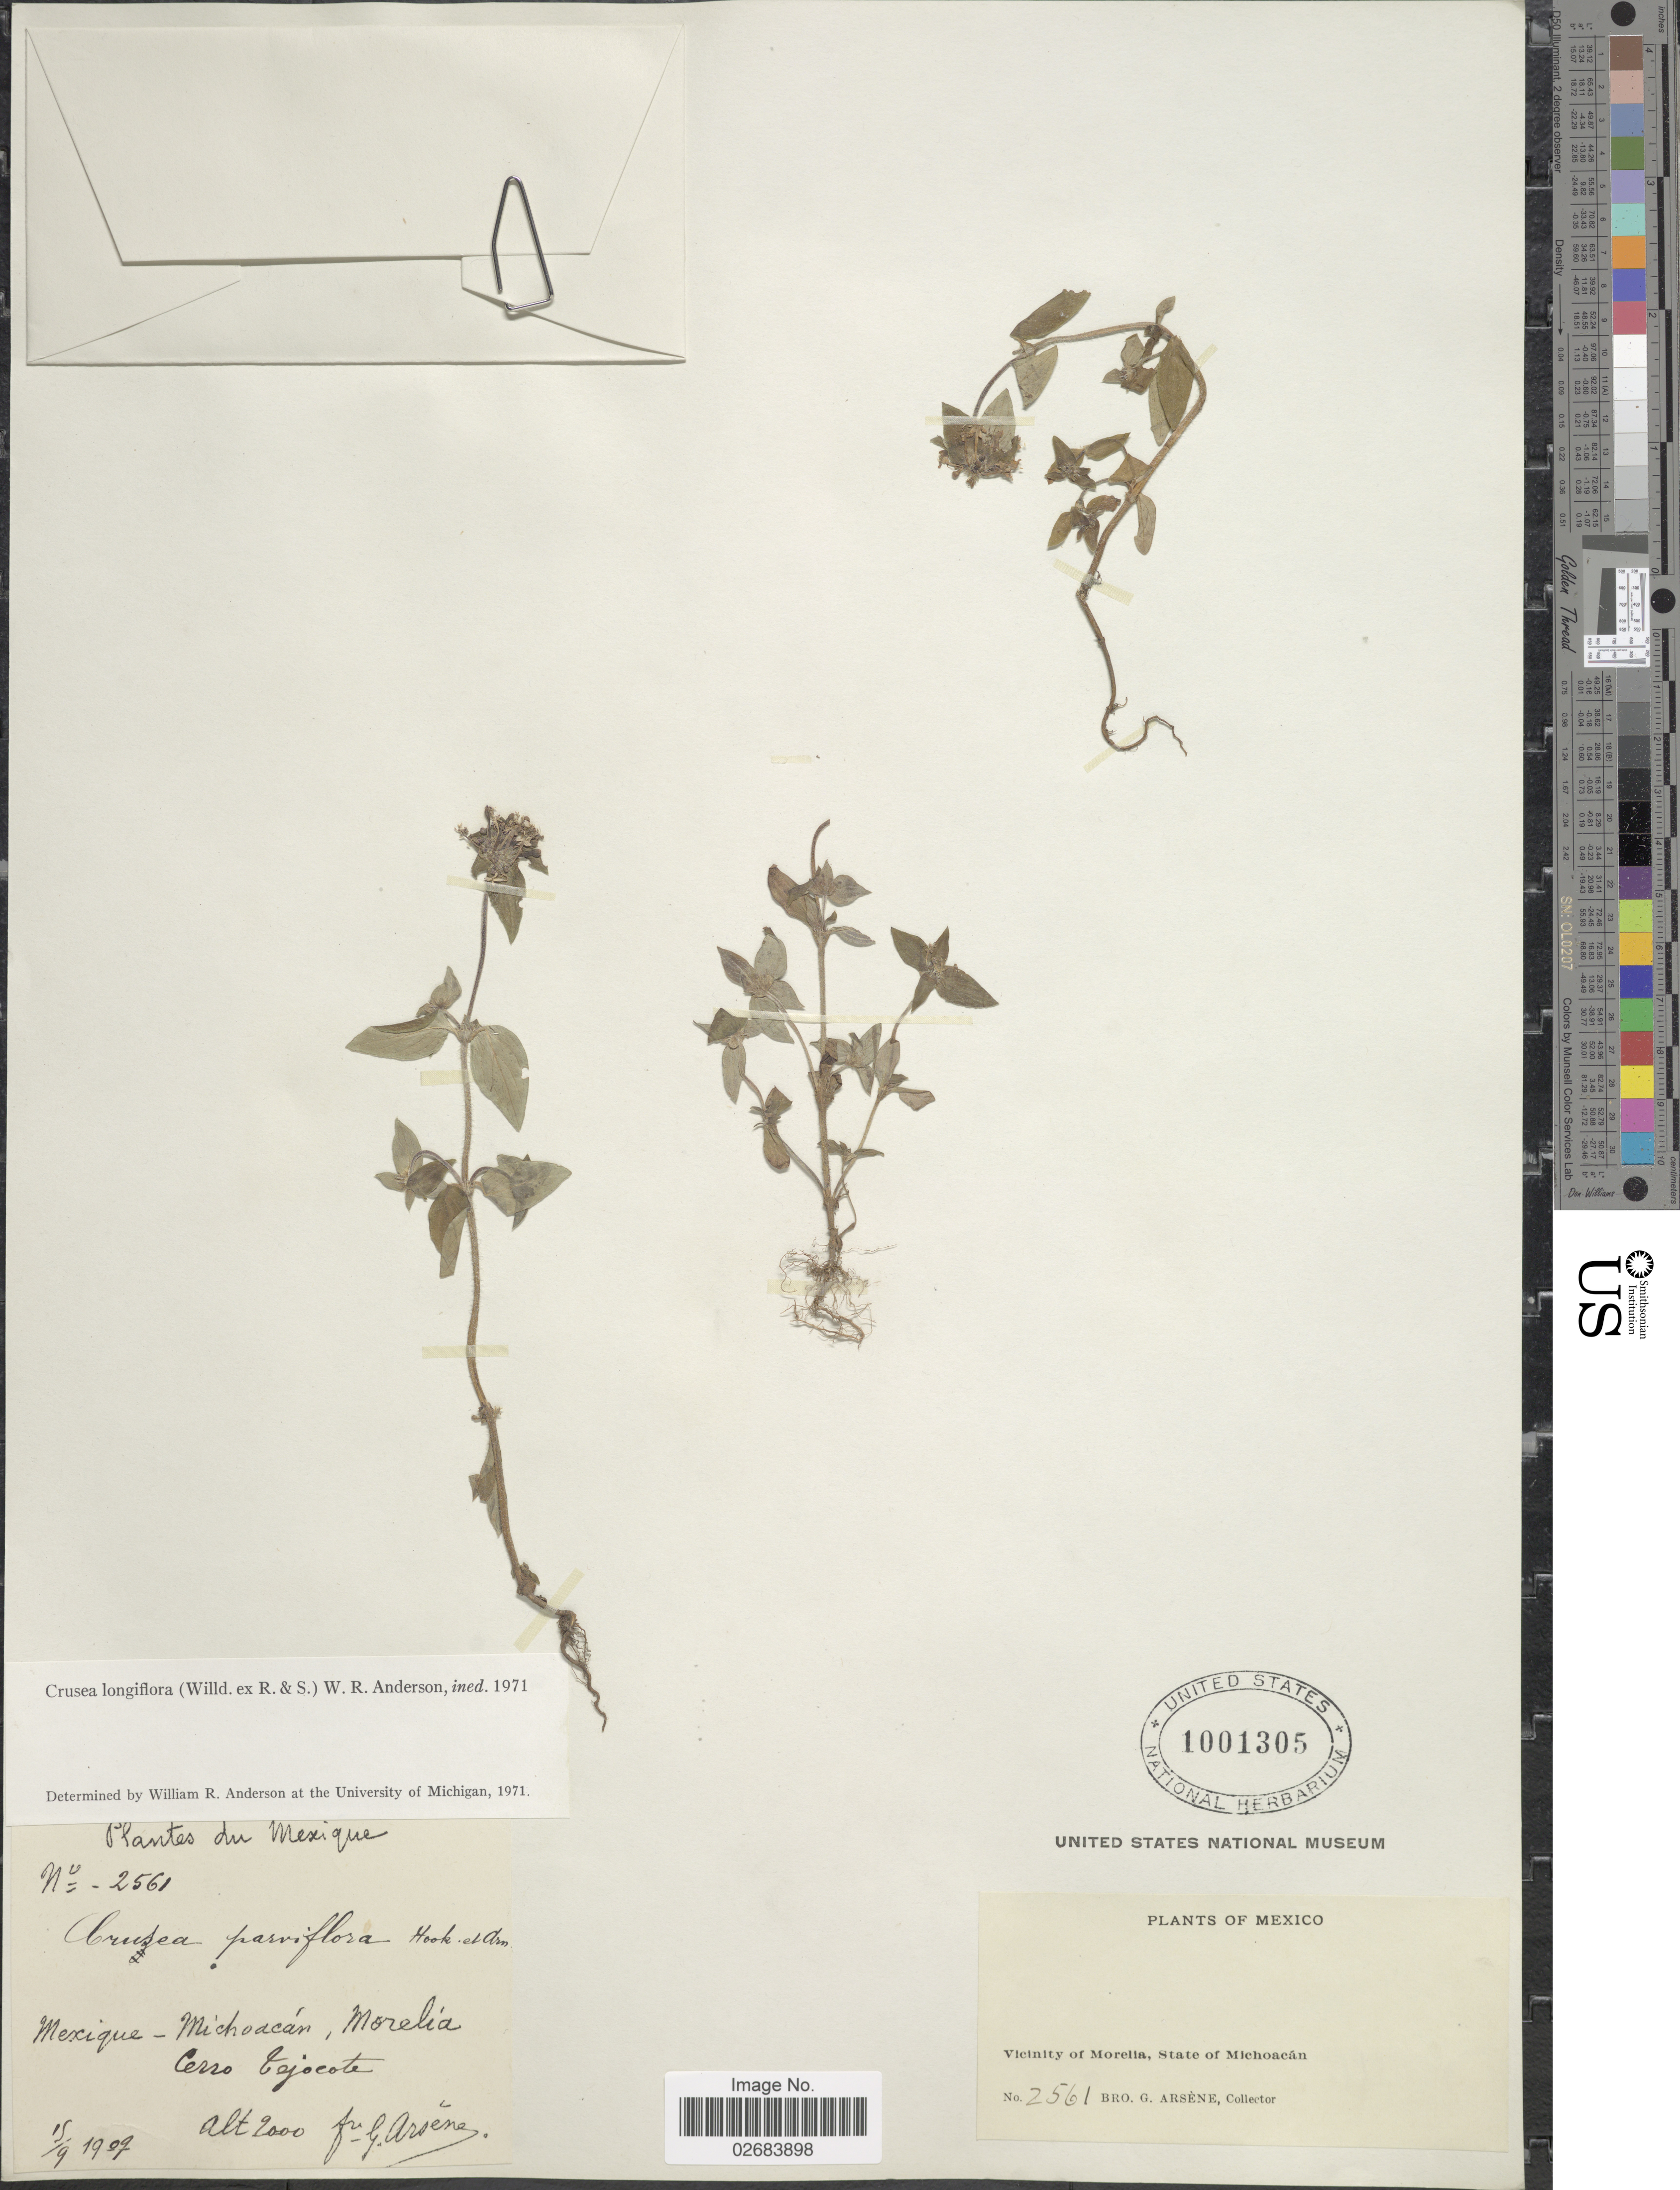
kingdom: Plantae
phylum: Tracheophyta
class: Magnoliopsida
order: Gentianales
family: Rubiaceae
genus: Crusea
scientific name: Crusea longiflora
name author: (Willd. ex Roem. & Schult.) W.R. Anderson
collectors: Bro. G. Arsène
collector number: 2561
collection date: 1907-09-15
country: Mexico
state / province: Michoacán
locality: Cerro Tejocote, Vicinity of Morelia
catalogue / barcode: US 1001305